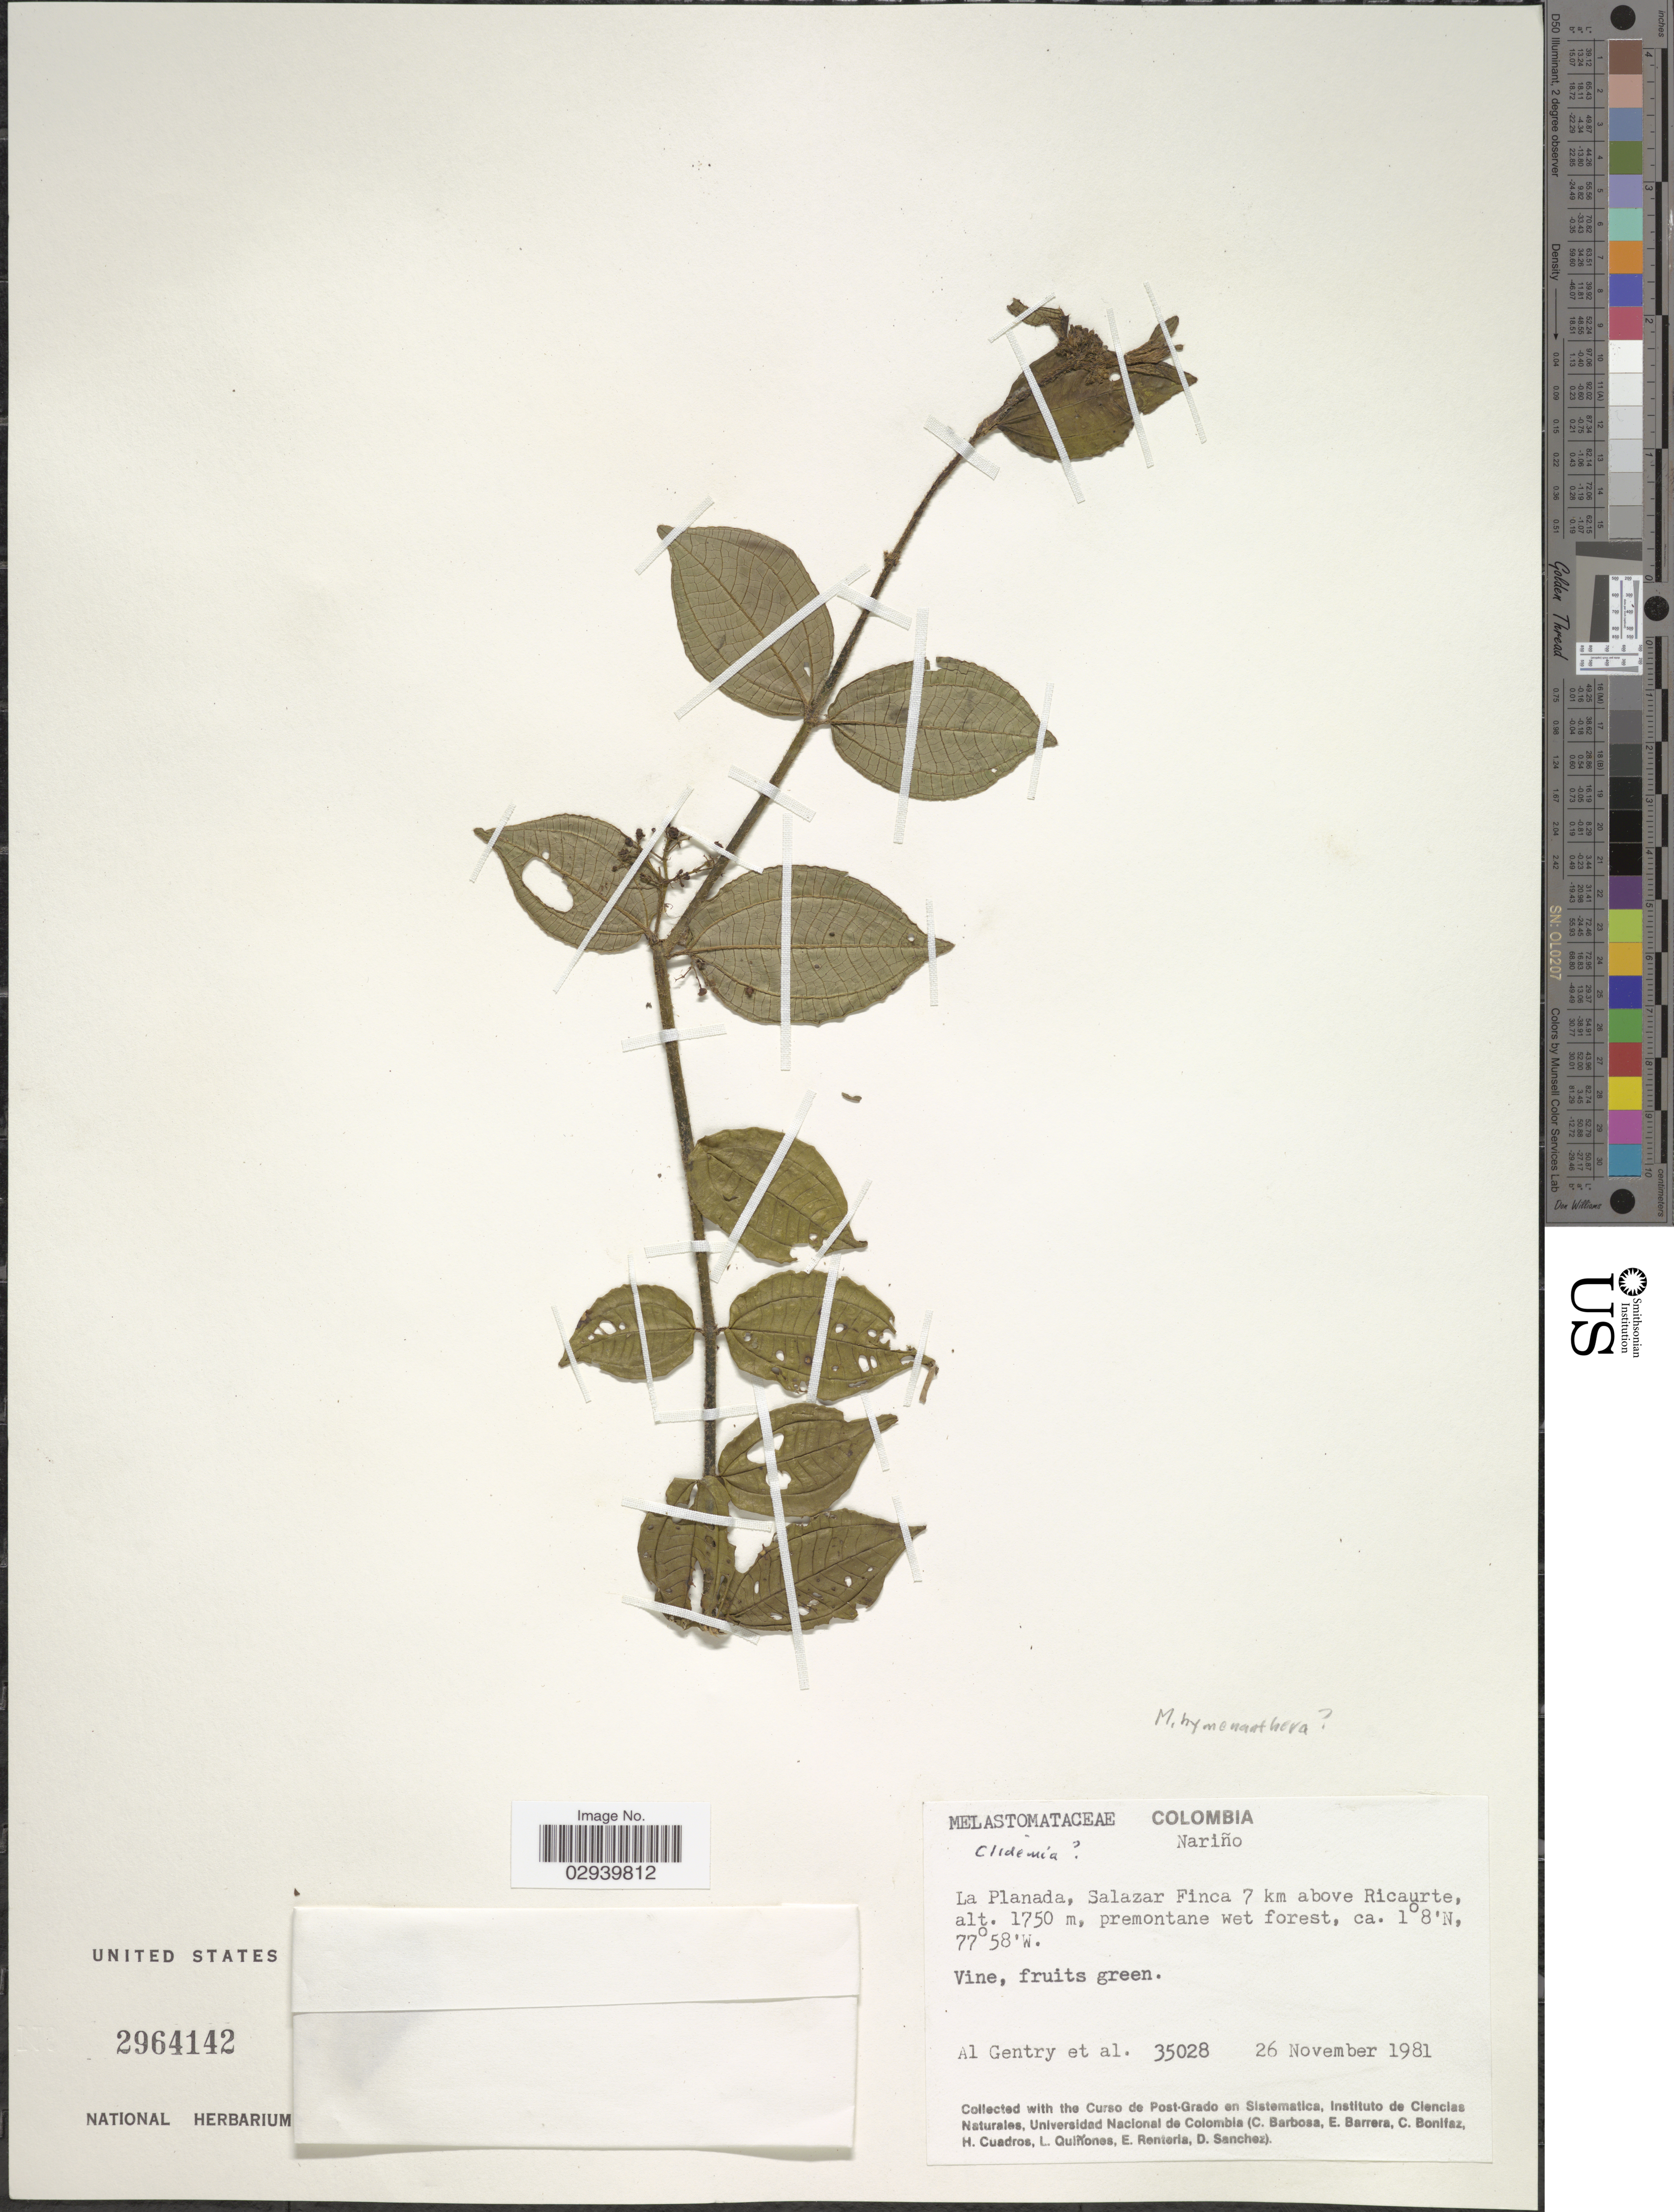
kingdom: Plantae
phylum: Tracheophyta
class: Magnoliopsida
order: Myrtales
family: Melastomataceae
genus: Miconia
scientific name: Miconia hymenanthera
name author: Triana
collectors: A. H. Gentry & et al.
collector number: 35028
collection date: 1981-11-26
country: Colombia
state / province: Nariño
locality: La Planada, Salazar Finca 7 km above Ricaurte.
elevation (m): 1750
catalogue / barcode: US 2964142